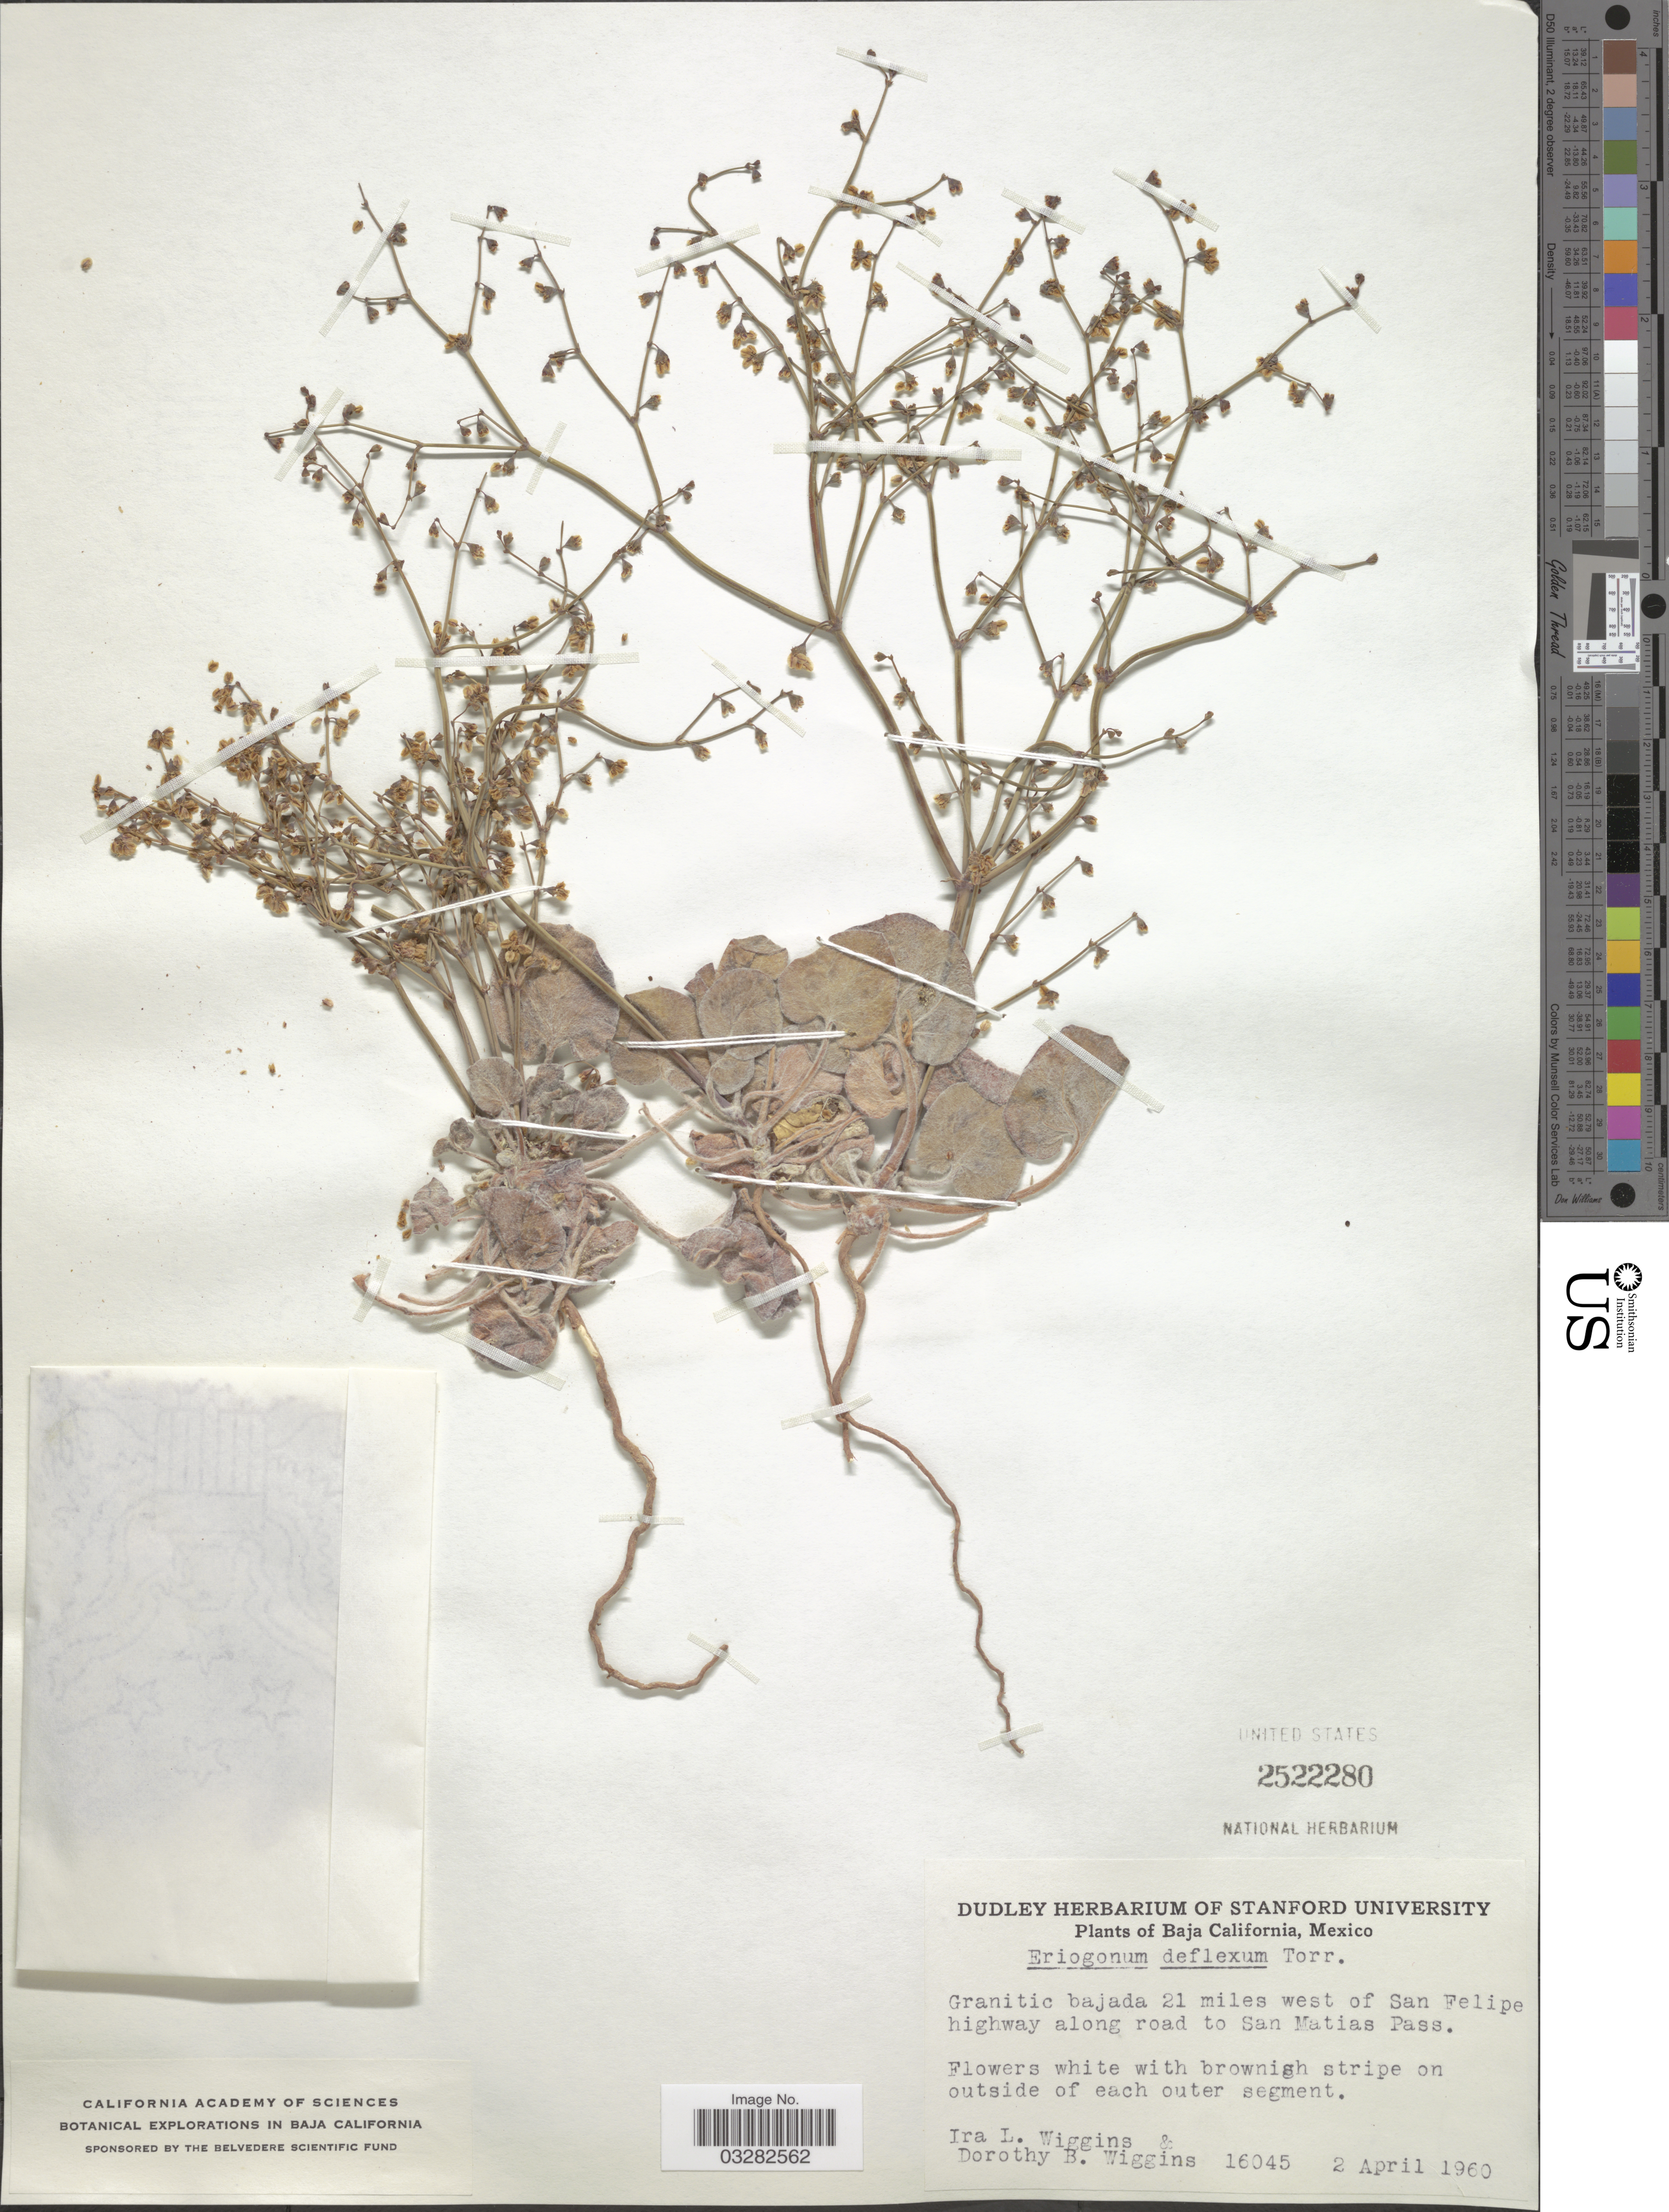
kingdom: Plantae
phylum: Tracheophyta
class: Magnoliopsida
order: Caryophyllales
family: Polygonaceae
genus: Eriogonum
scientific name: Eriogonum deflexum var. deflexum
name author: Torr. in Ives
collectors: I. L. Wiggins & D. B. Wiggins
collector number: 16045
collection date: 1960-04-02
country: Mexico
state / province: Baja California Norte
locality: Granitic bajada 21 miles west of San Felipe highway along road to San Matias Pass.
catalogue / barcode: US 2522280